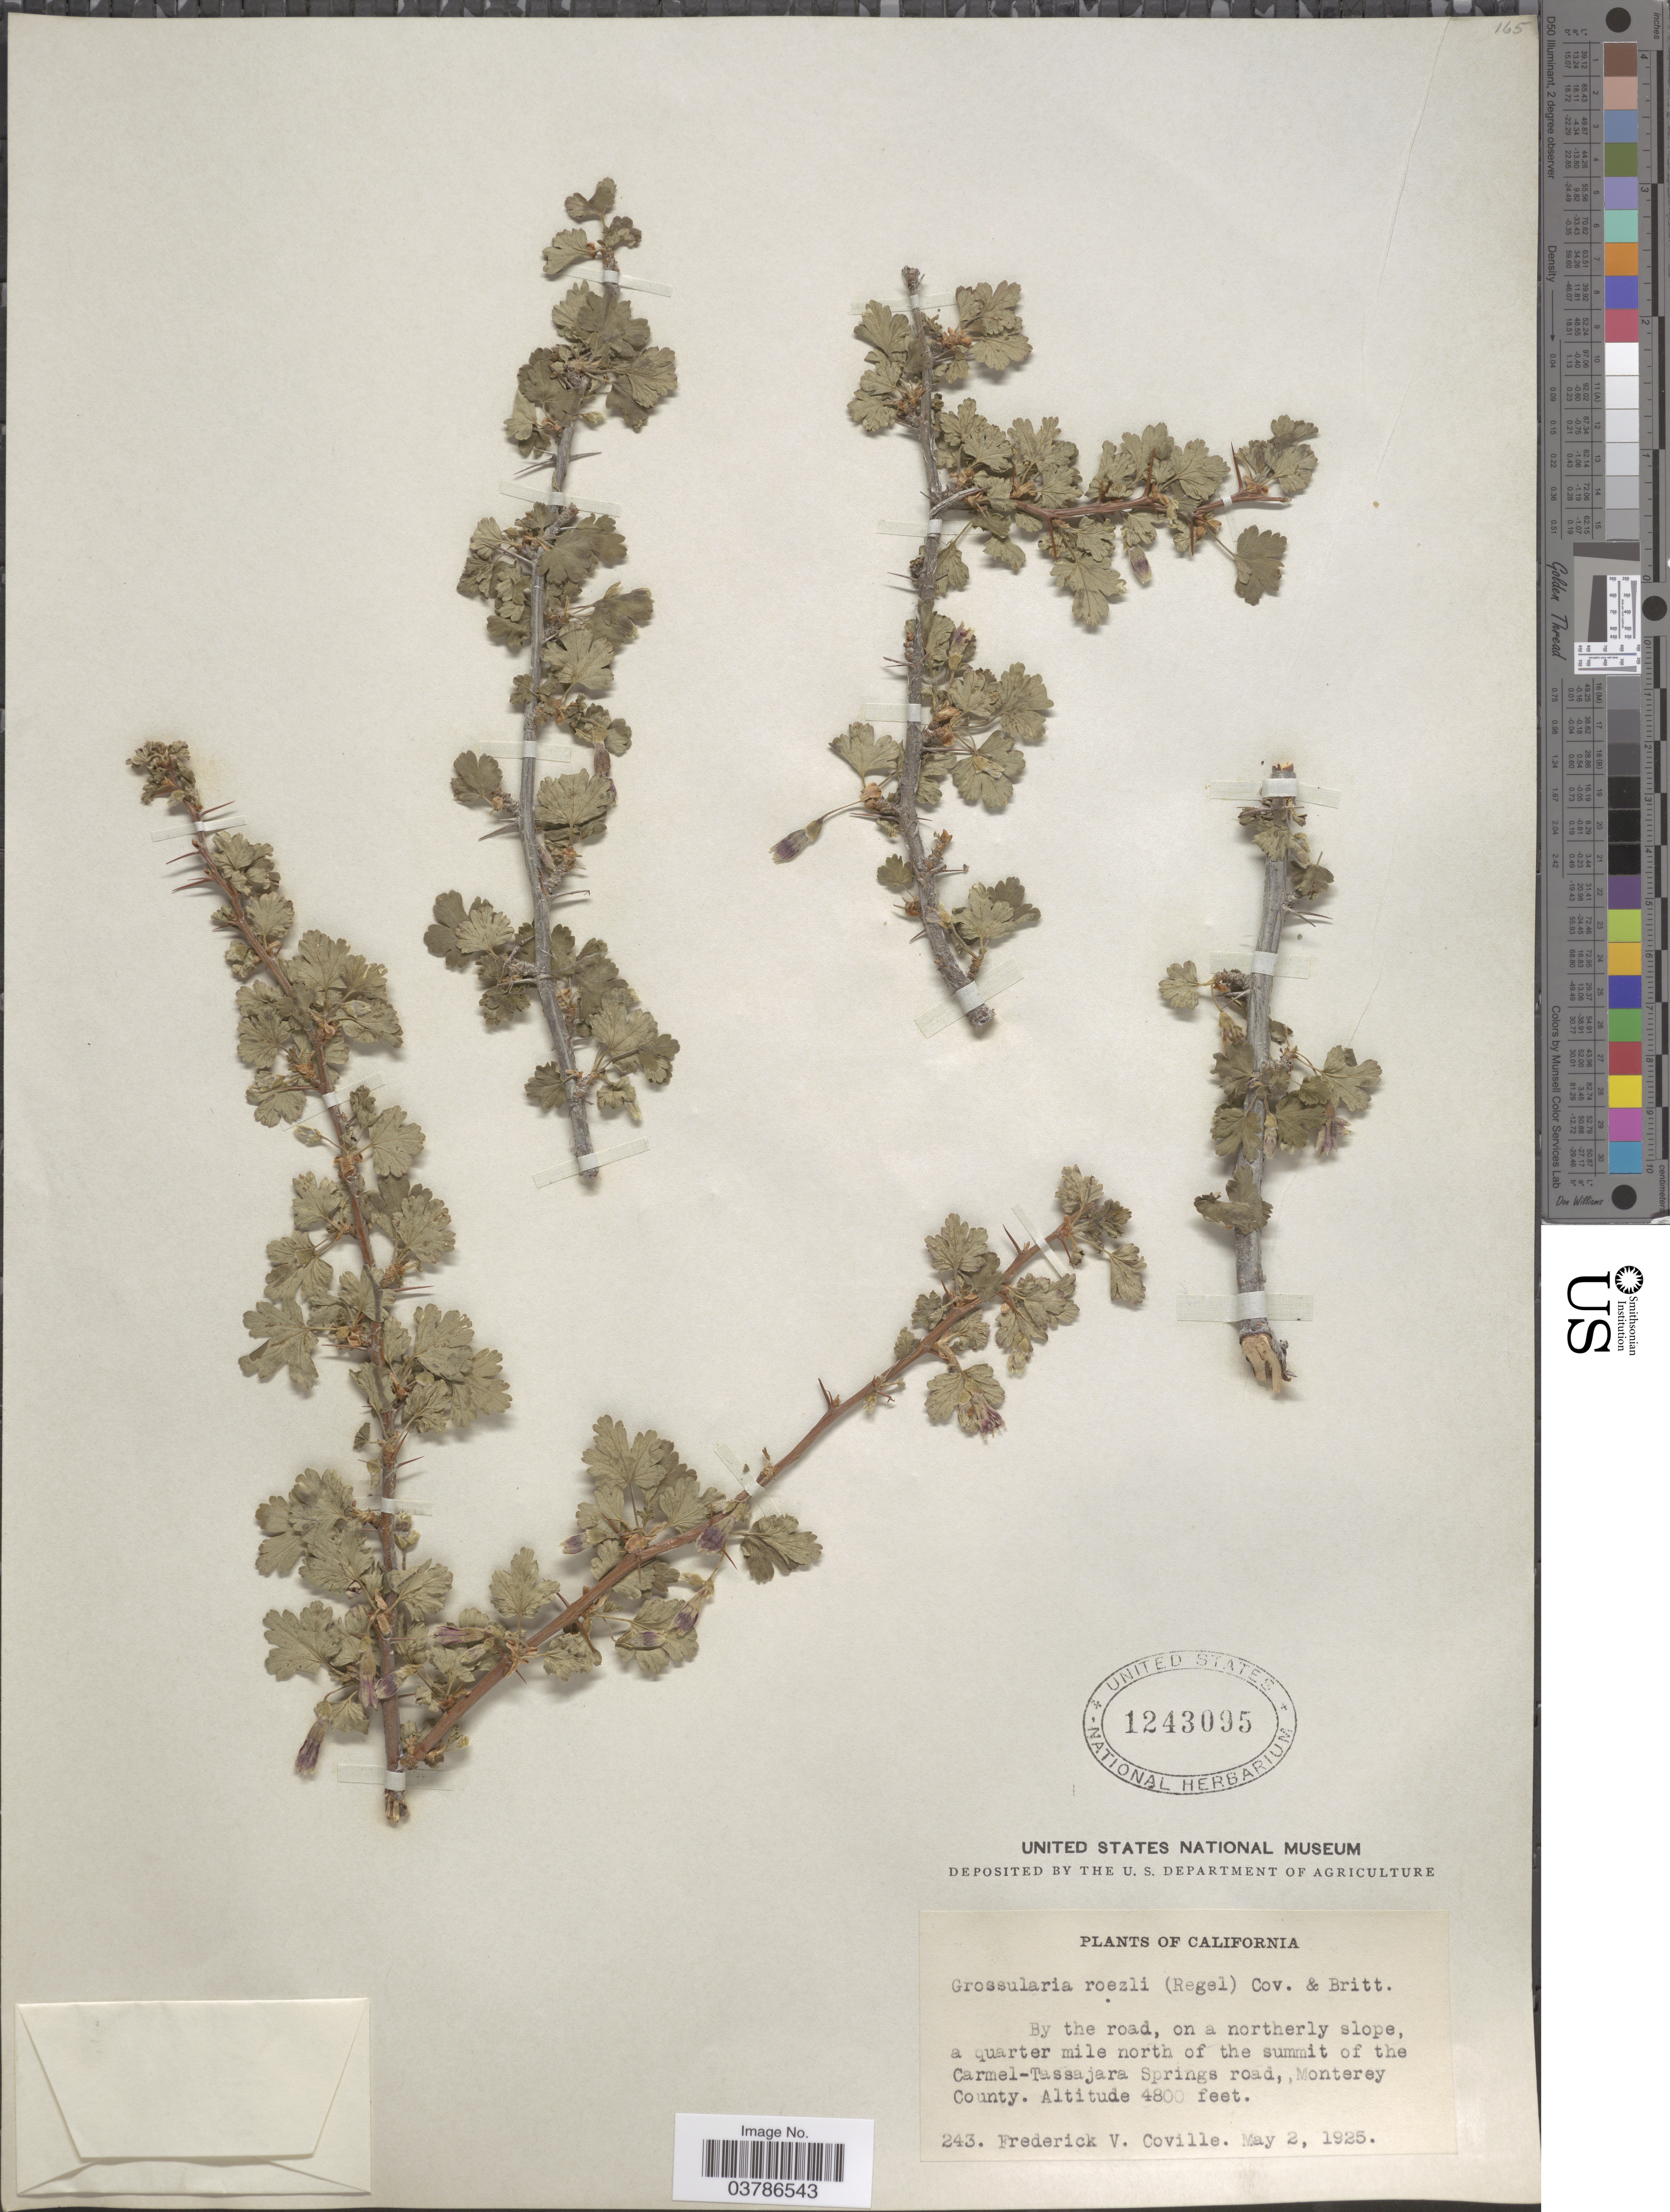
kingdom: Plantae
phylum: Tracheophyta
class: Magnoliopsida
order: Saxifragales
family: Grossulariaceae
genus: Ribes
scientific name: Ribes roezlii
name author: Regel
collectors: F. V. Coville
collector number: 243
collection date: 1925-05-02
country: United States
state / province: California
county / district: Monterey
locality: By the road, on a northerly slope, a quarter mile north of the summit of the Carmel-Tassajara Springs road, Monterey County.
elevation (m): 1463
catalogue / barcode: US 1243095